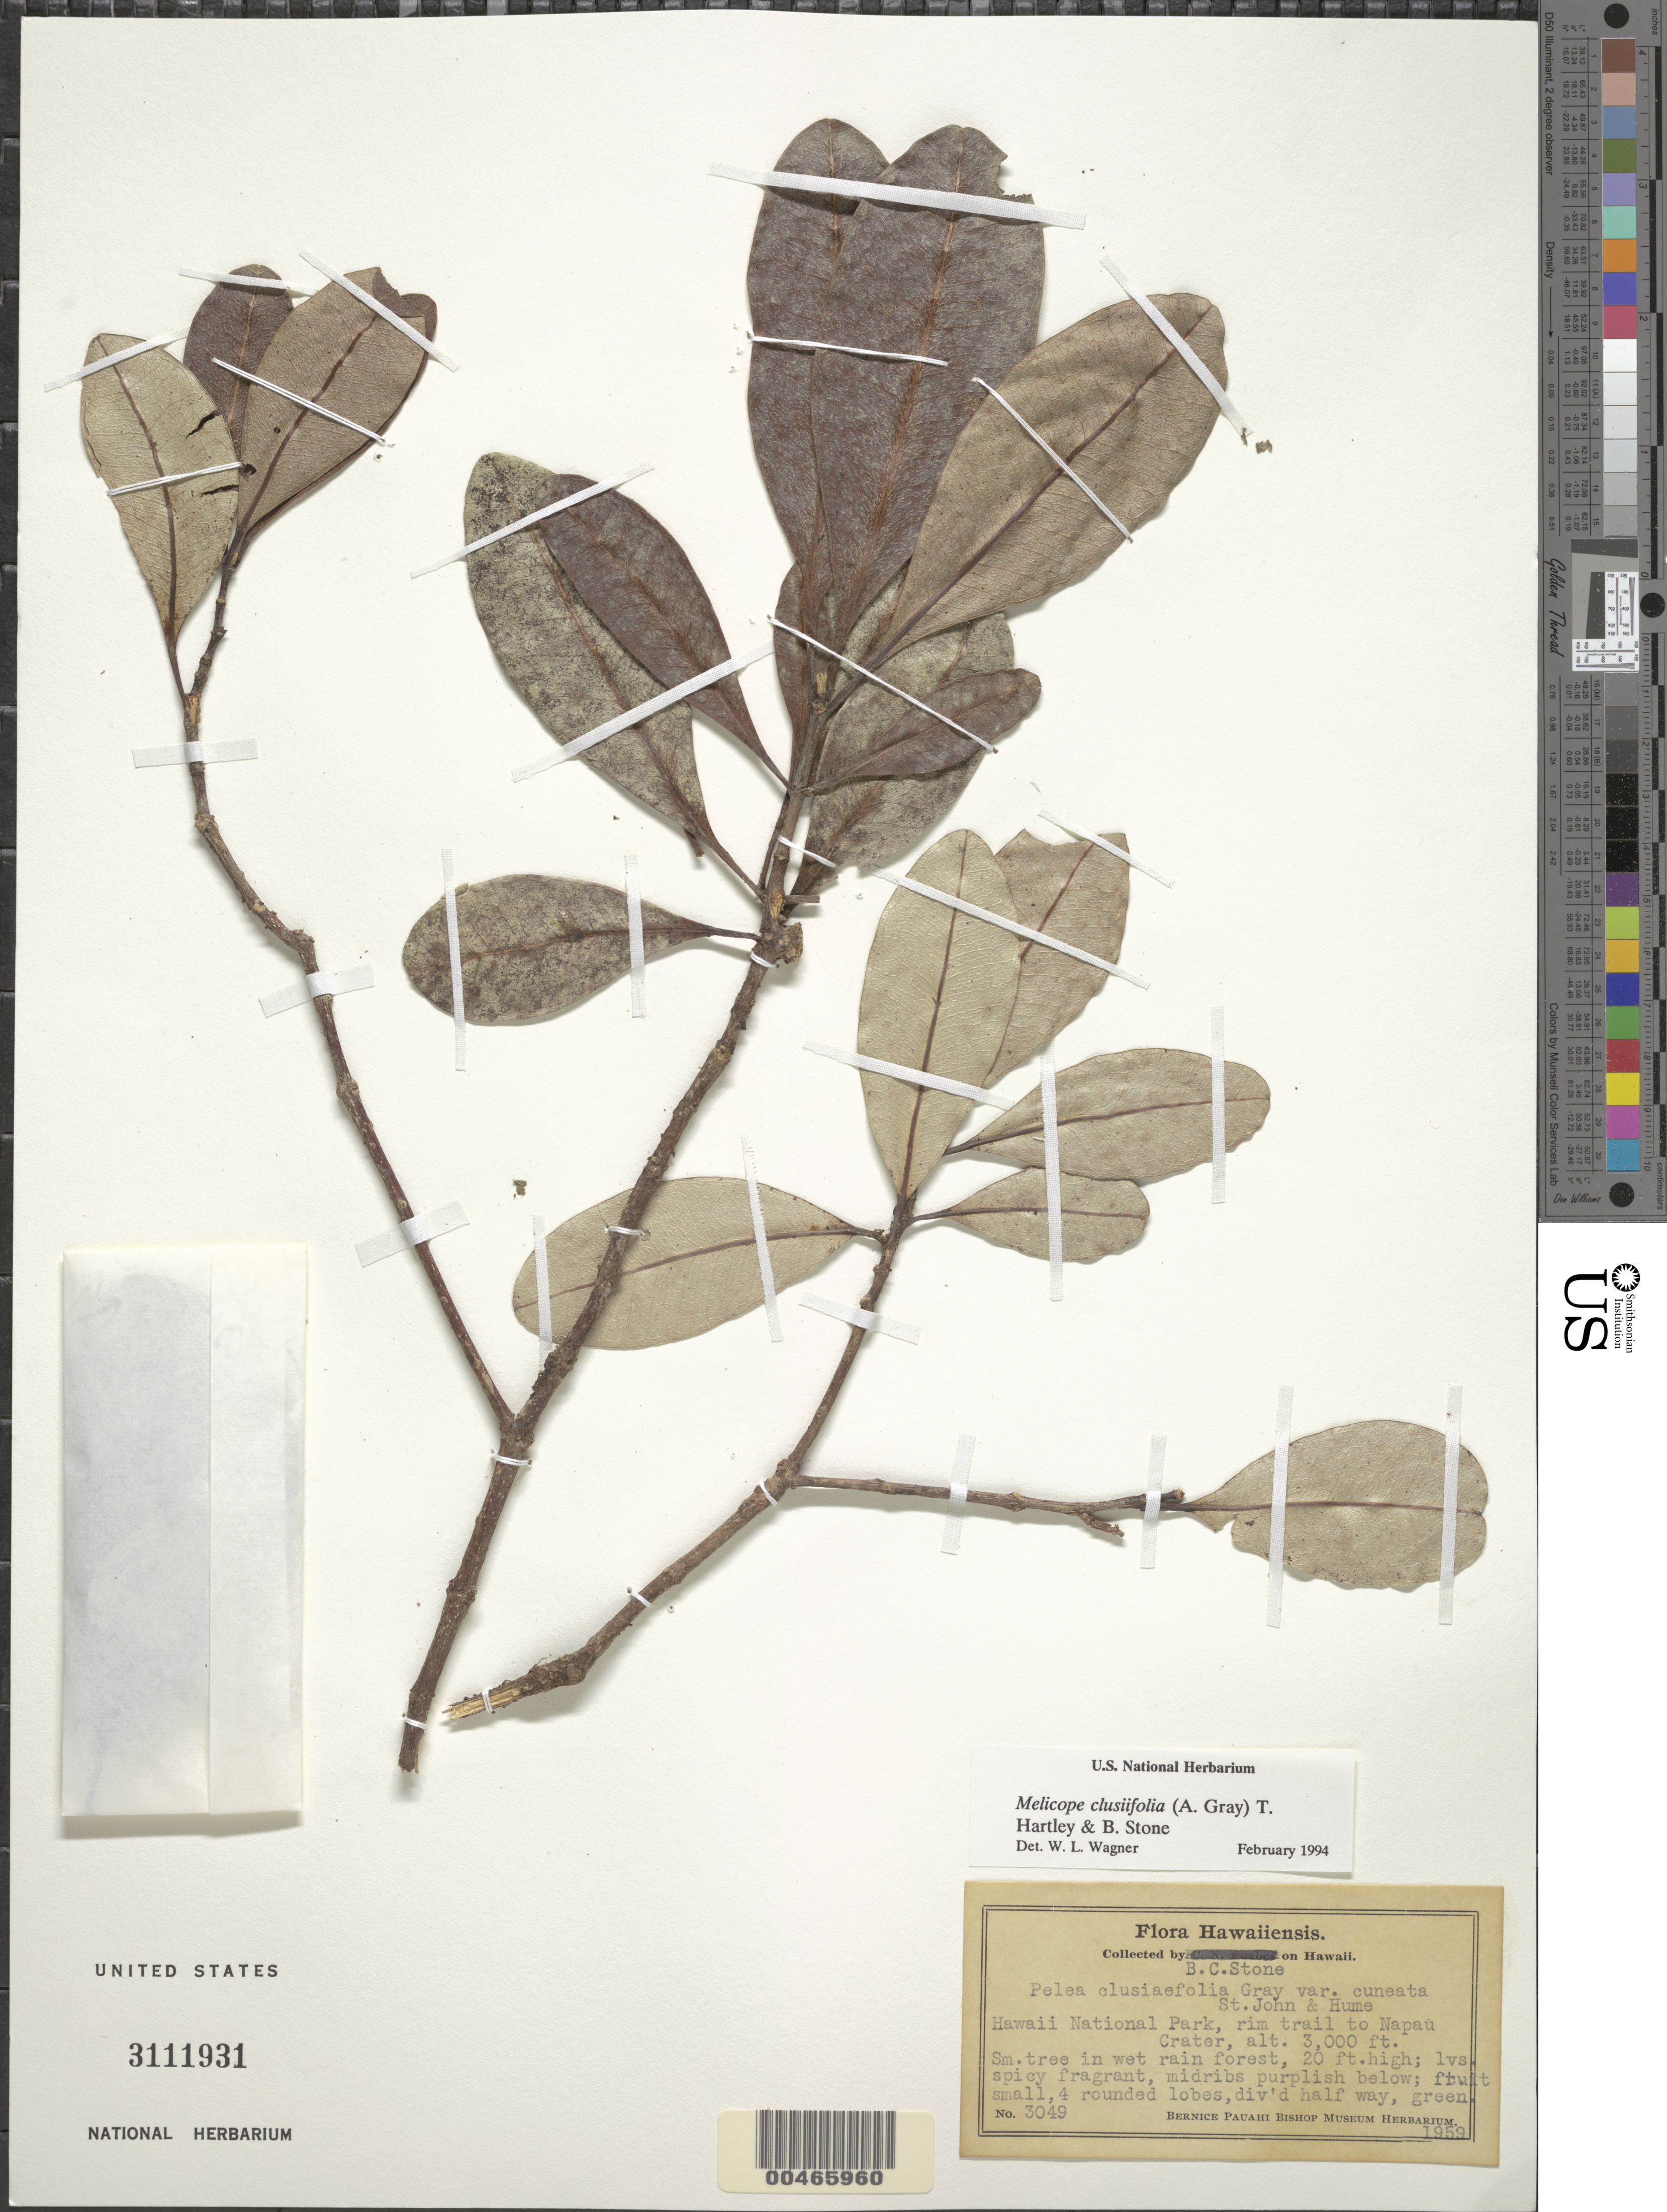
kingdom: Plantae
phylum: Tracheophyta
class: Magnoliopsida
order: Sapindales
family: Rutaceae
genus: Melicope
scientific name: Melicope clusiifolia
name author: (A. Gray) T.G. Hartley & B.C. Stone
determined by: Wagner, W. L., (BOT), Smithsonian Institution - National Museum of Natural History (UNITED STATES)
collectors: B. C. Stone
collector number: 3049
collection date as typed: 1959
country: United States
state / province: Hawaii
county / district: Hawaii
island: Hawaii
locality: Hawaii National Park, rim trail to Napau Crater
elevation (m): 914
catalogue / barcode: US 3111931